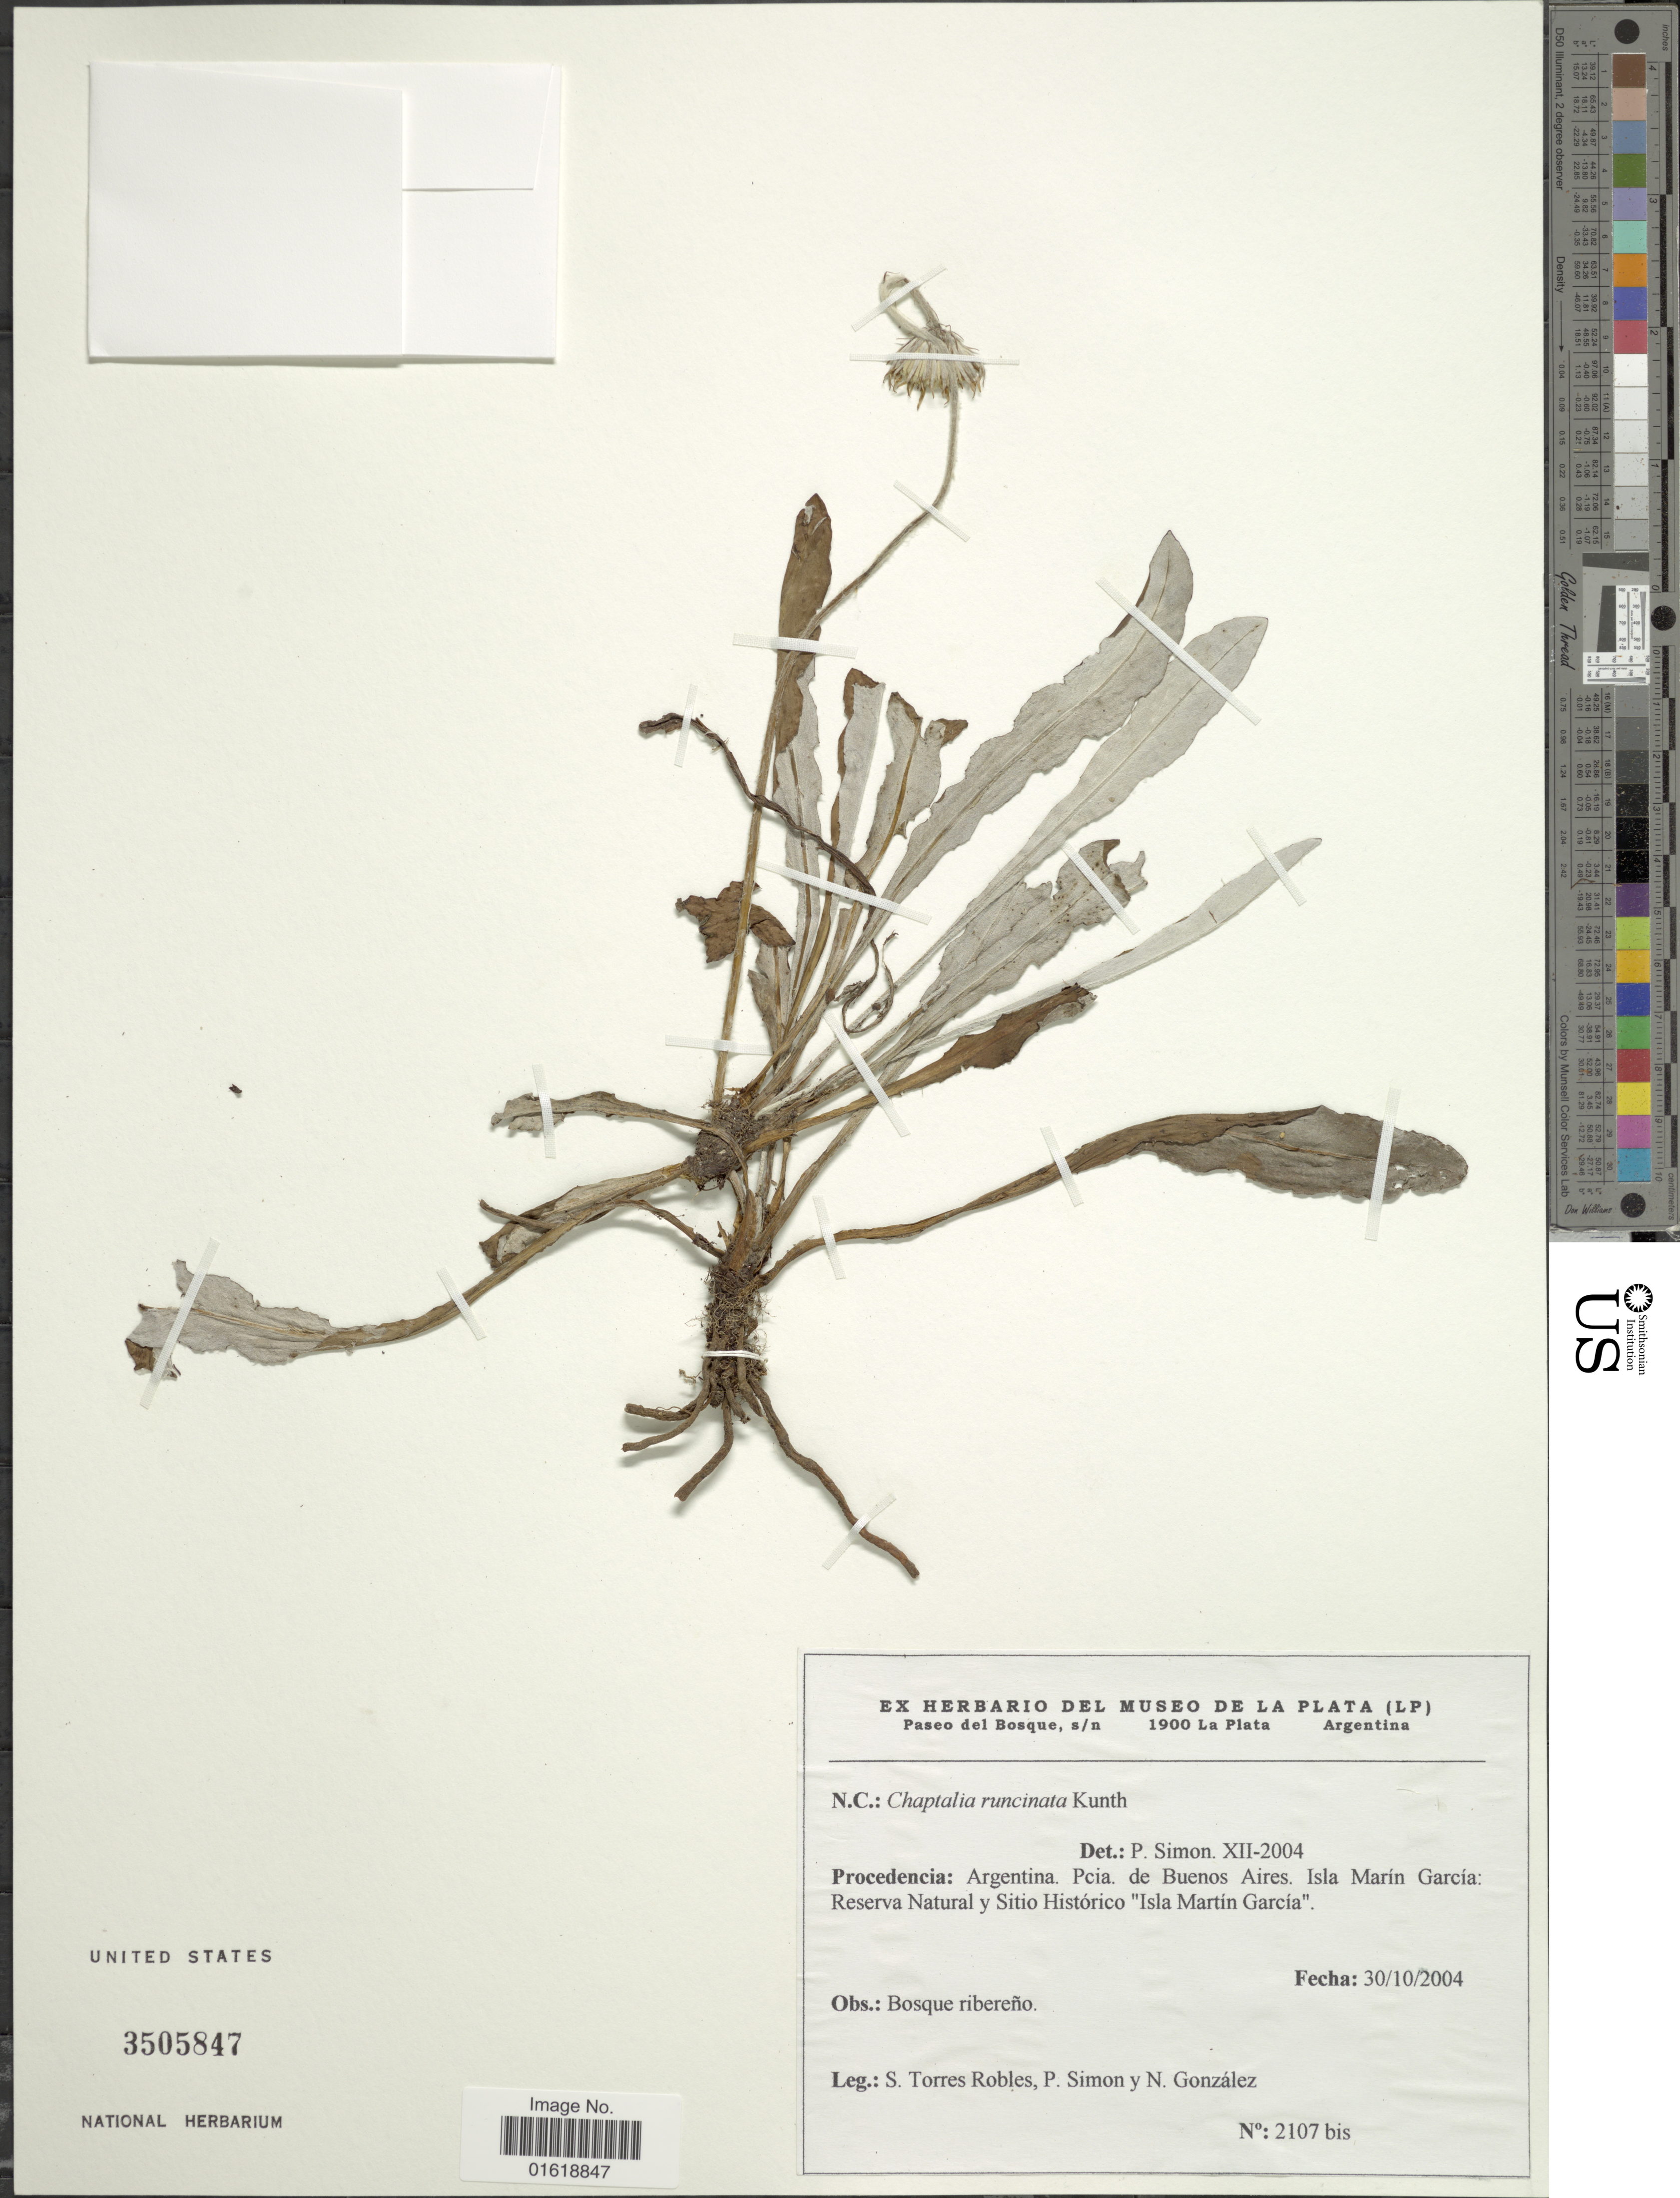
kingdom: Plantae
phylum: Tracheophyta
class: Magnoliopsida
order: Asterales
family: Asteraceae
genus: Chaptalia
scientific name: Chaptalia runcinata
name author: Kunth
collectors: S. Torres Robles, P. Simon & N. Gonzalez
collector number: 2107 bis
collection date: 2004-10-30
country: Argentina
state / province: Buenos Aires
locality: Isla Marín garcía: Reserva Natural y Sitio Histórico "isla Martín García".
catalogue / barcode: US 3505847